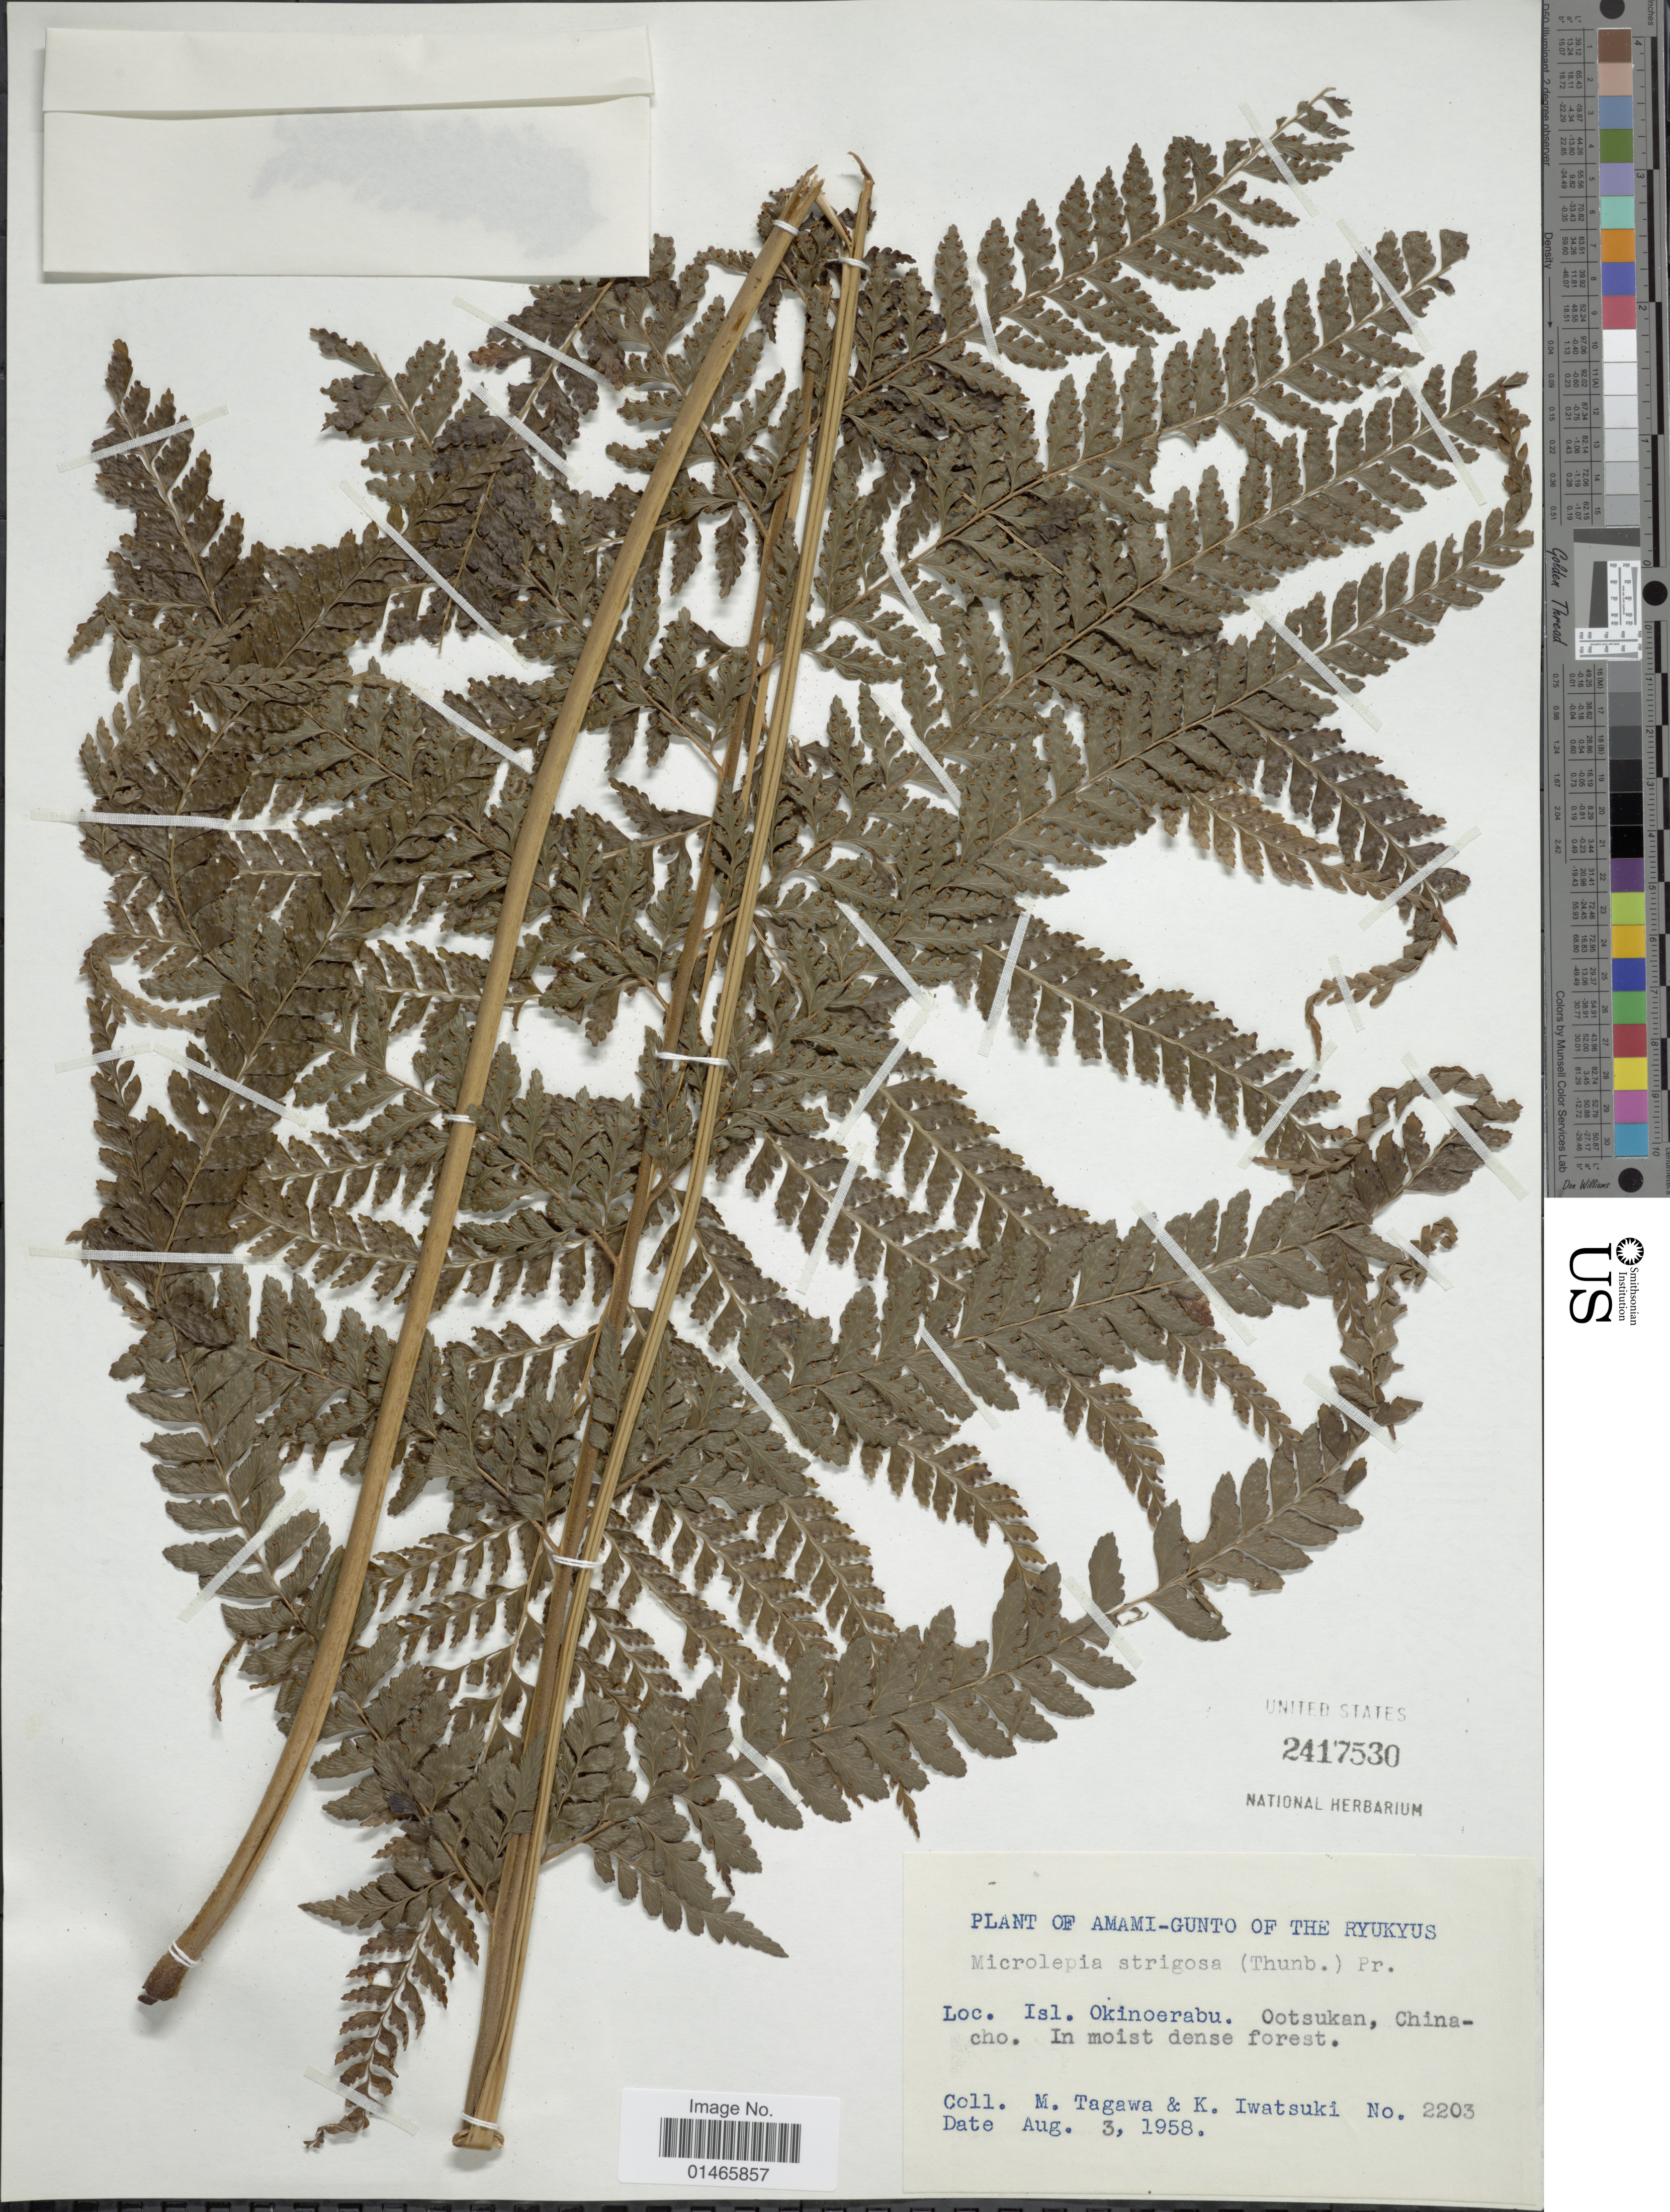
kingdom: Plantae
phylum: Tracheophyta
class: Polypodiopsida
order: Polypodiales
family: Dennstaedtiaceae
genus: Microlepia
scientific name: Microlepia strigosa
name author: (Thunb.) J. Presl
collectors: M. Tagawa & K. Iwatsuki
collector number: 2203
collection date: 1958-08-03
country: Japan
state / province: Okinawa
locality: Amami-Gunto of the Ryukyu, Isl. Okinoerabu, Ootsukan, China-cho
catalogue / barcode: US 2417530